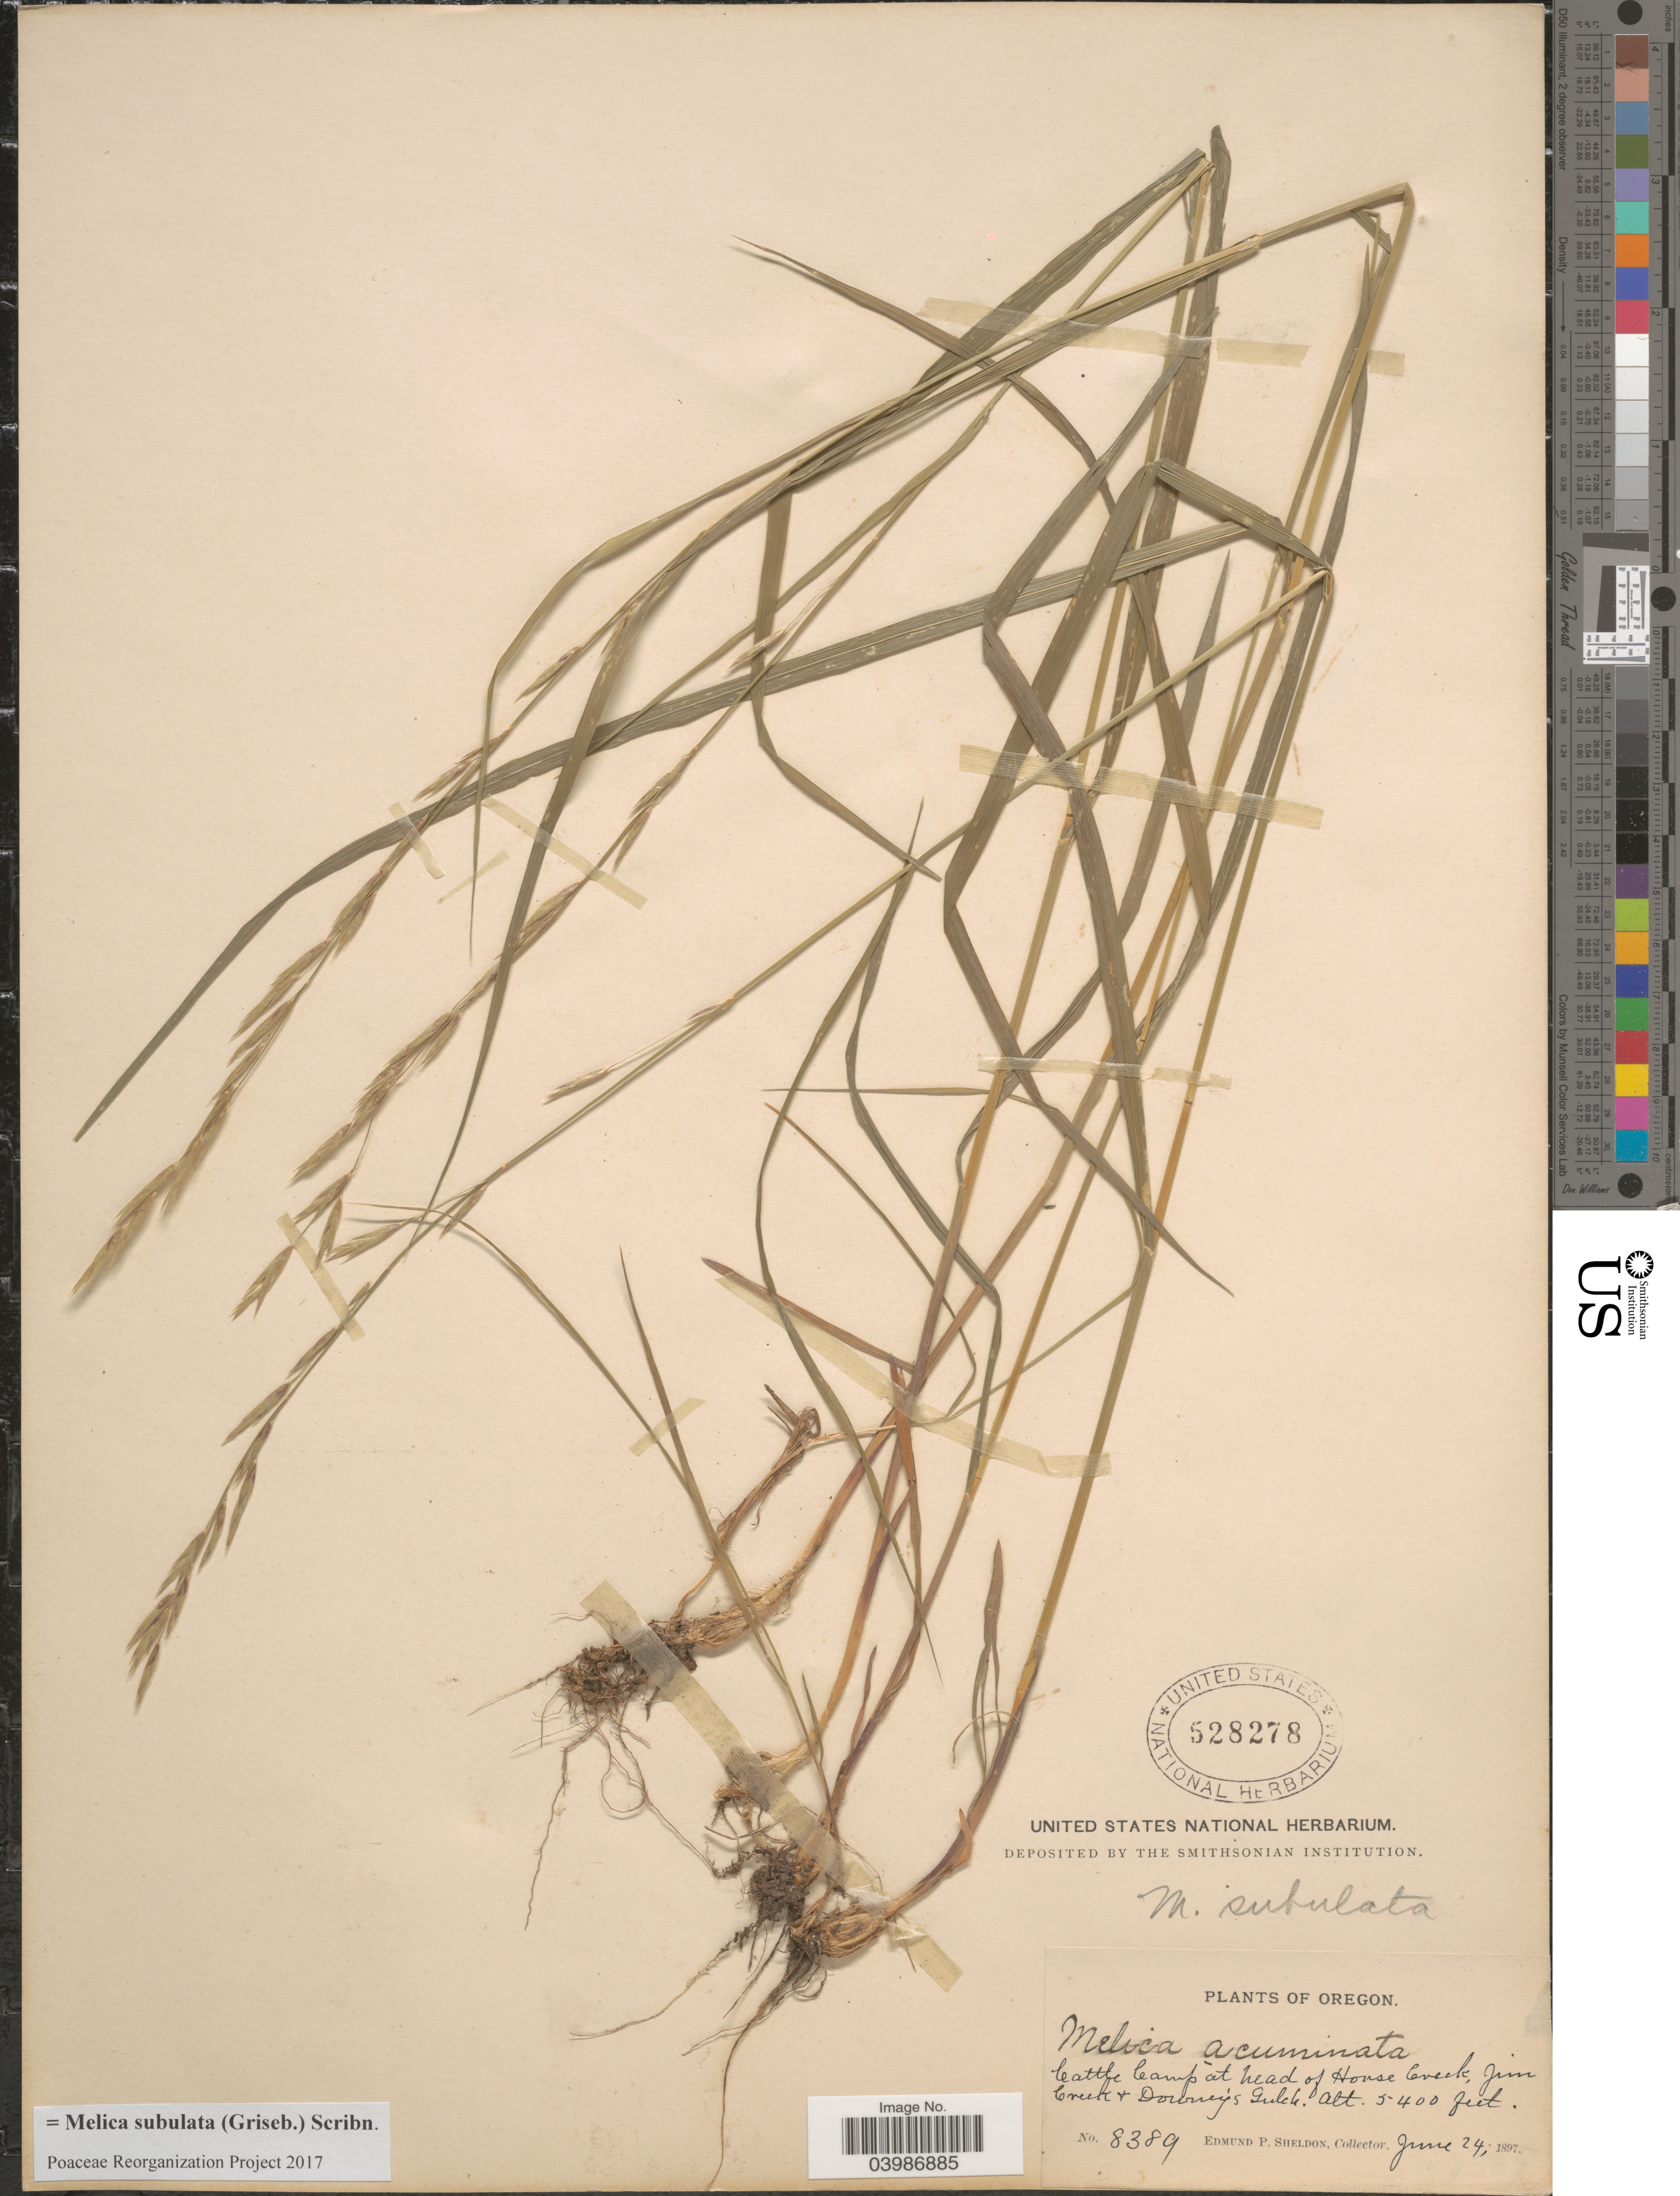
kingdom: Plantae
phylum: Tracheophyta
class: Liliopsida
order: Poales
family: Poaceae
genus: Melica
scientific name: Melica subulata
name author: (Griseb.) Scribn.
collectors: E. P. Sheldon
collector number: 8389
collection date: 1897-06-24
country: United States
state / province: Oregon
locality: Cattle Camp at head of Horse Creek, Jim Creek & Downey's Gulch.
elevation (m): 1646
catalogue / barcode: US 528278